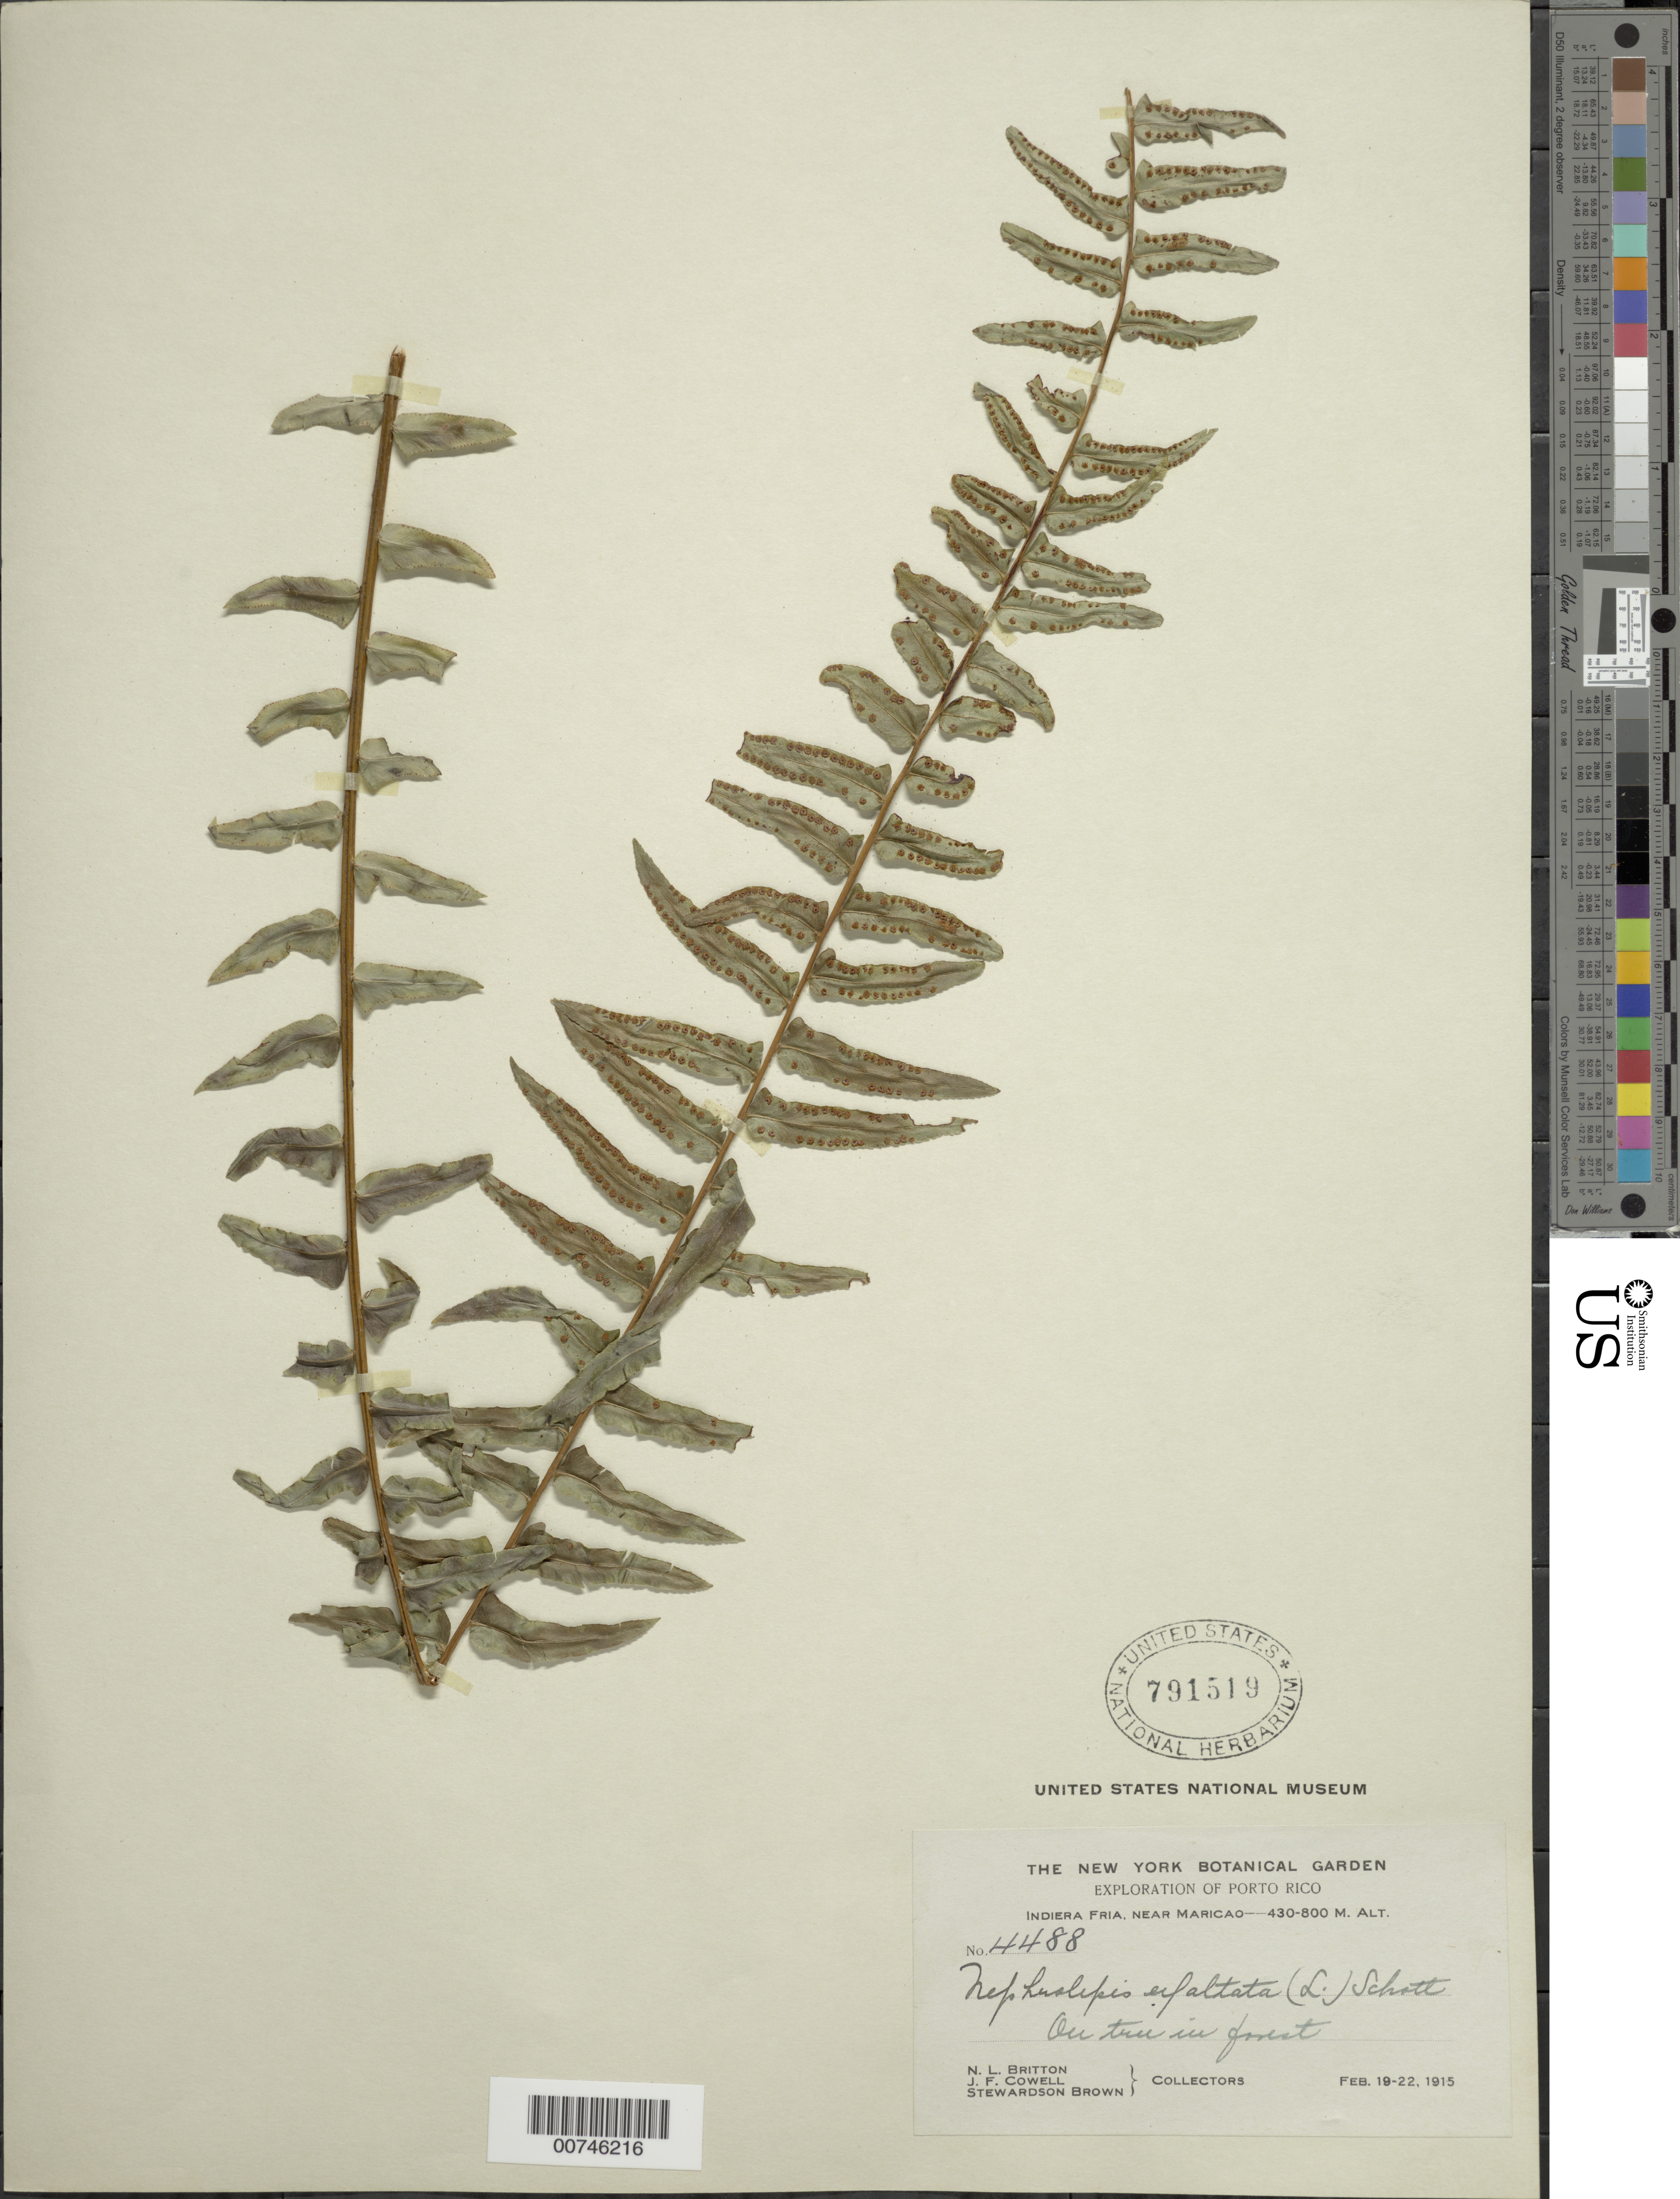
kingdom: Plantae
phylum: Tracheophyta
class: Polypodiopsida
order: Polypodiales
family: Nephrolepidaceae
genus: Nephrolepis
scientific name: Nephrolepis exaltata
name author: (L.) Schott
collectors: N. Britton, J. F. Cowell & S. Brown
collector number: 4488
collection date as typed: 19 Feb 1915 to 22 Feb 1915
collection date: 1915-02-19/1915-02-22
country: Puerto Rico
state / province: Maricao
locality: Indiera Fría, near Maricao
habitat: On tree in forest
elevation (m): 430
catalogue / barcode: US 791519